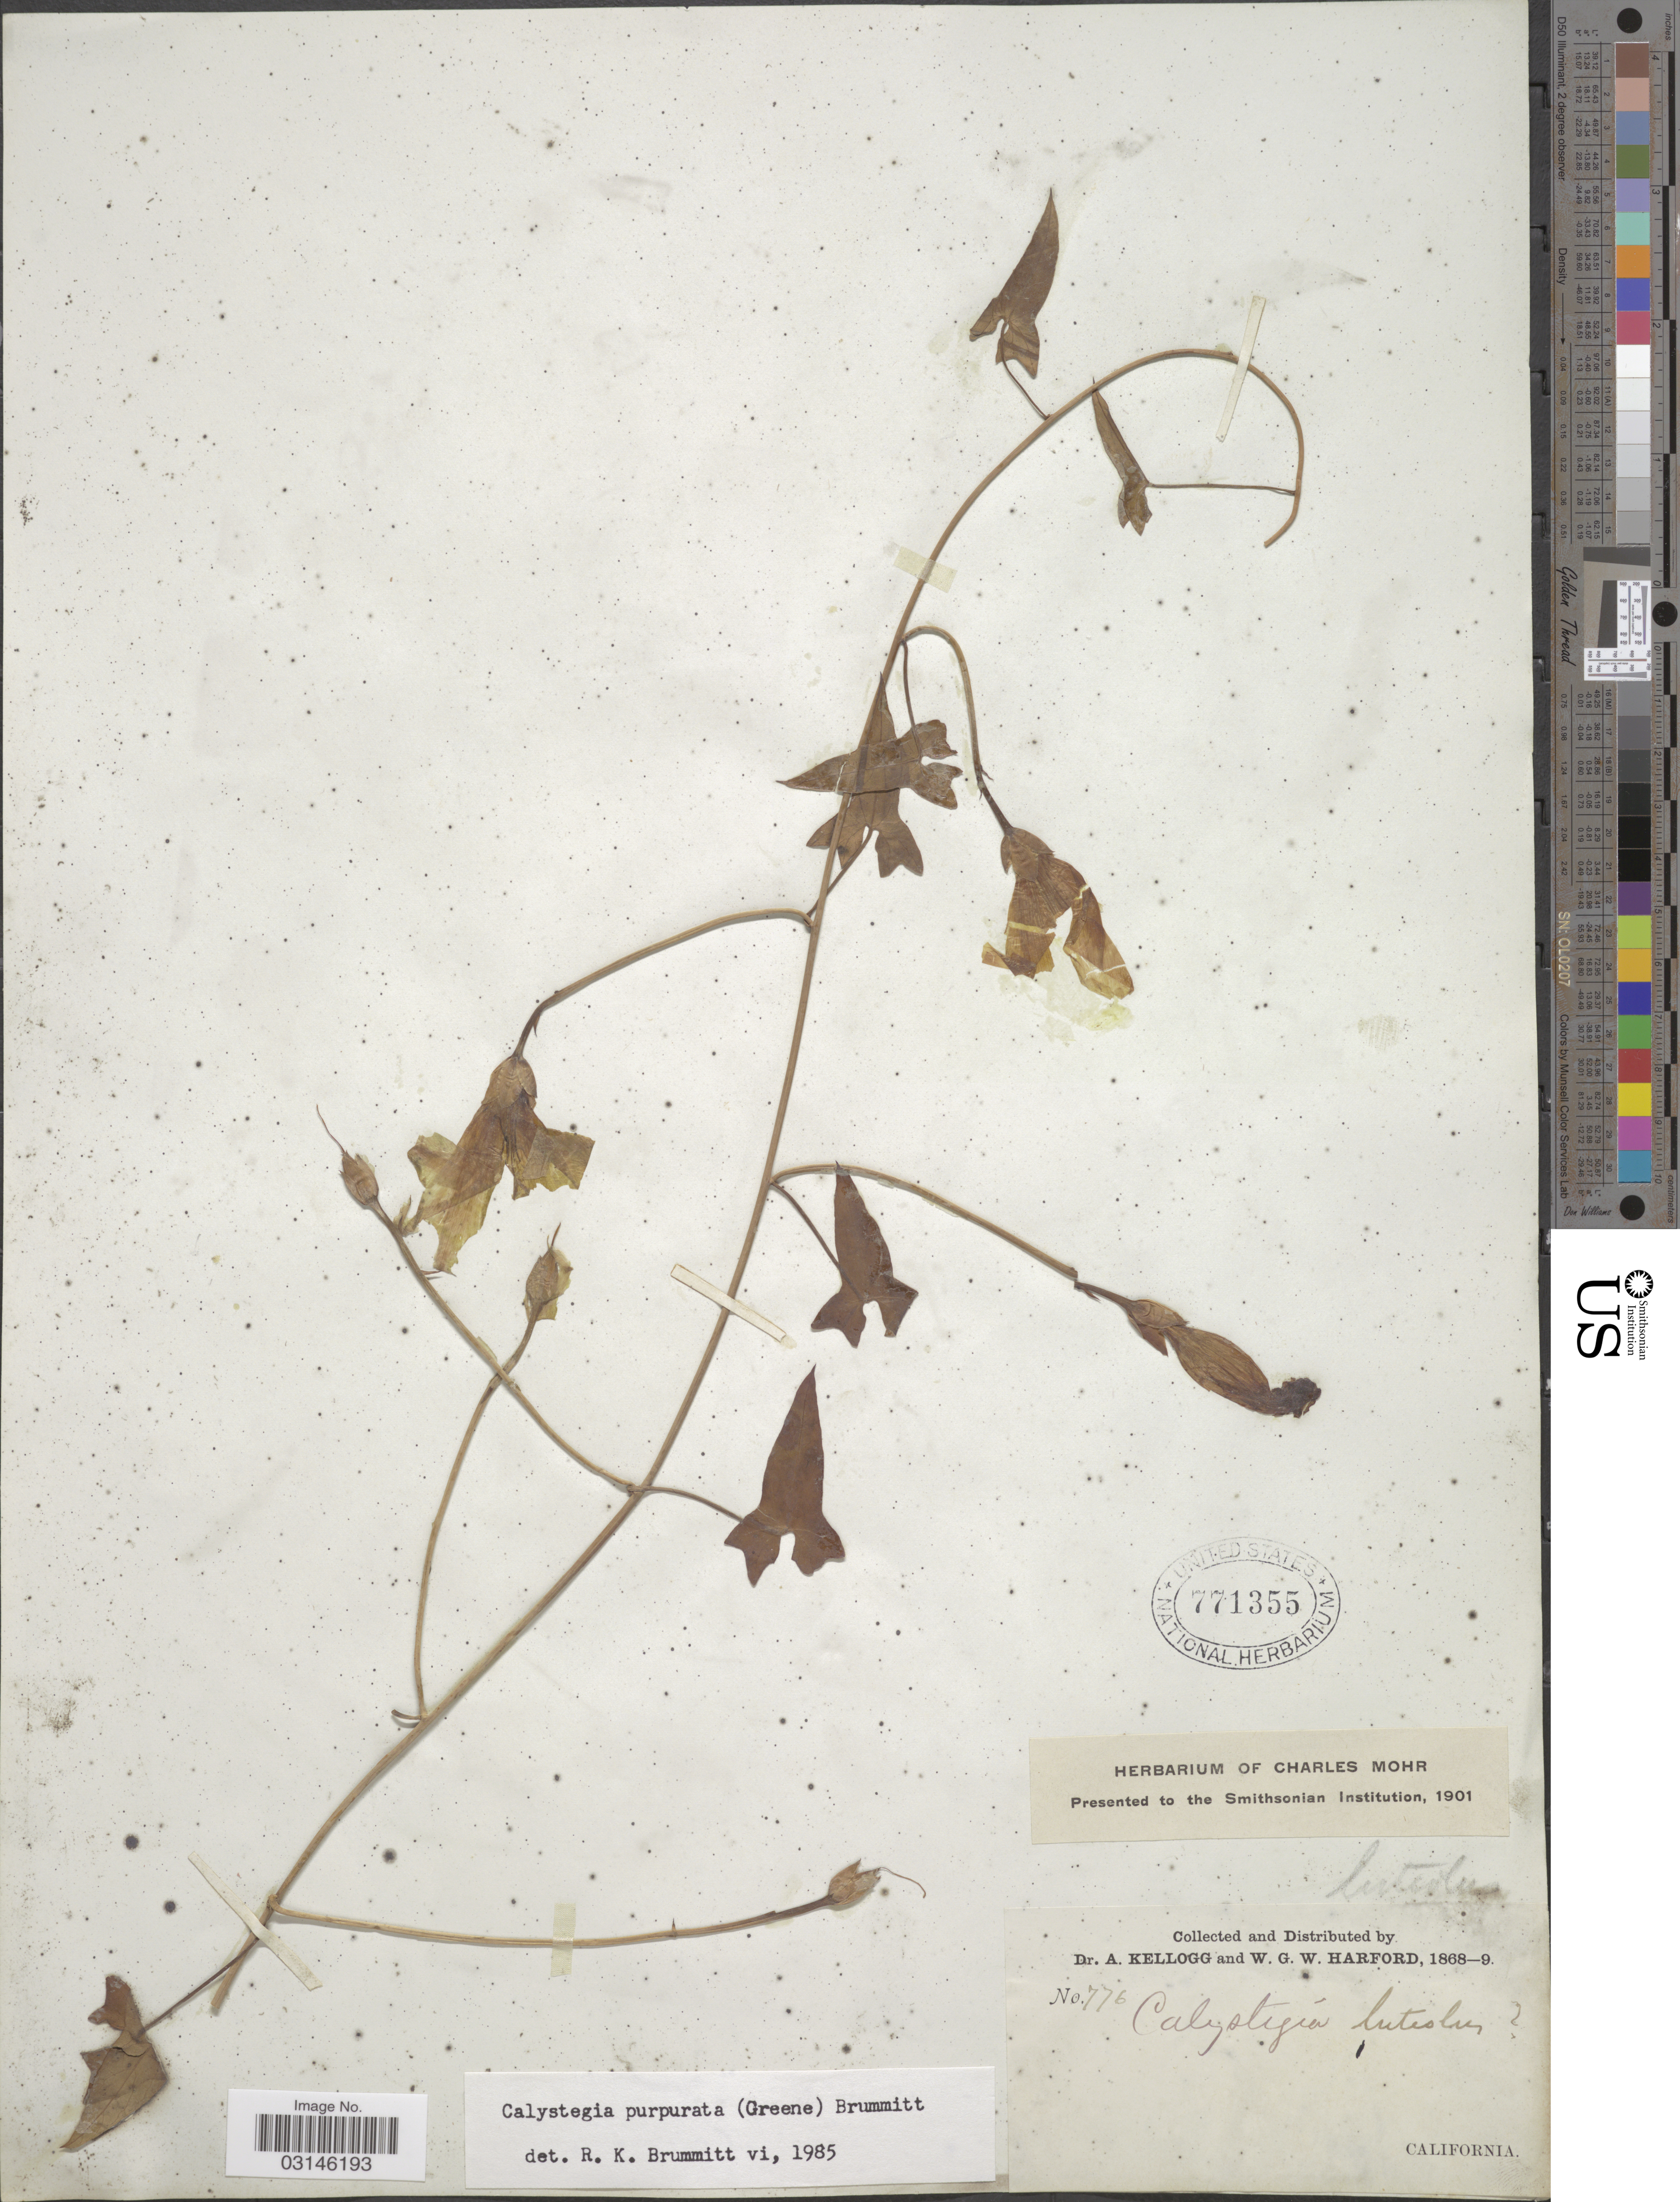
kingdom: Plantae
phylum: Tracheophyta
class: Magnoliopsida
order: Solanales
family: Convolvulaceae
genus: Calystegia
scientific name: Calystegia purpurata subsp. purpurata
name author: (Greene) Brummitt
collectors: A. Kellogg & W. G. W. Harford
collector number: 776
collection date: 1868/1869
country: United States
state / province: California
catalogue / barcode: US 771355